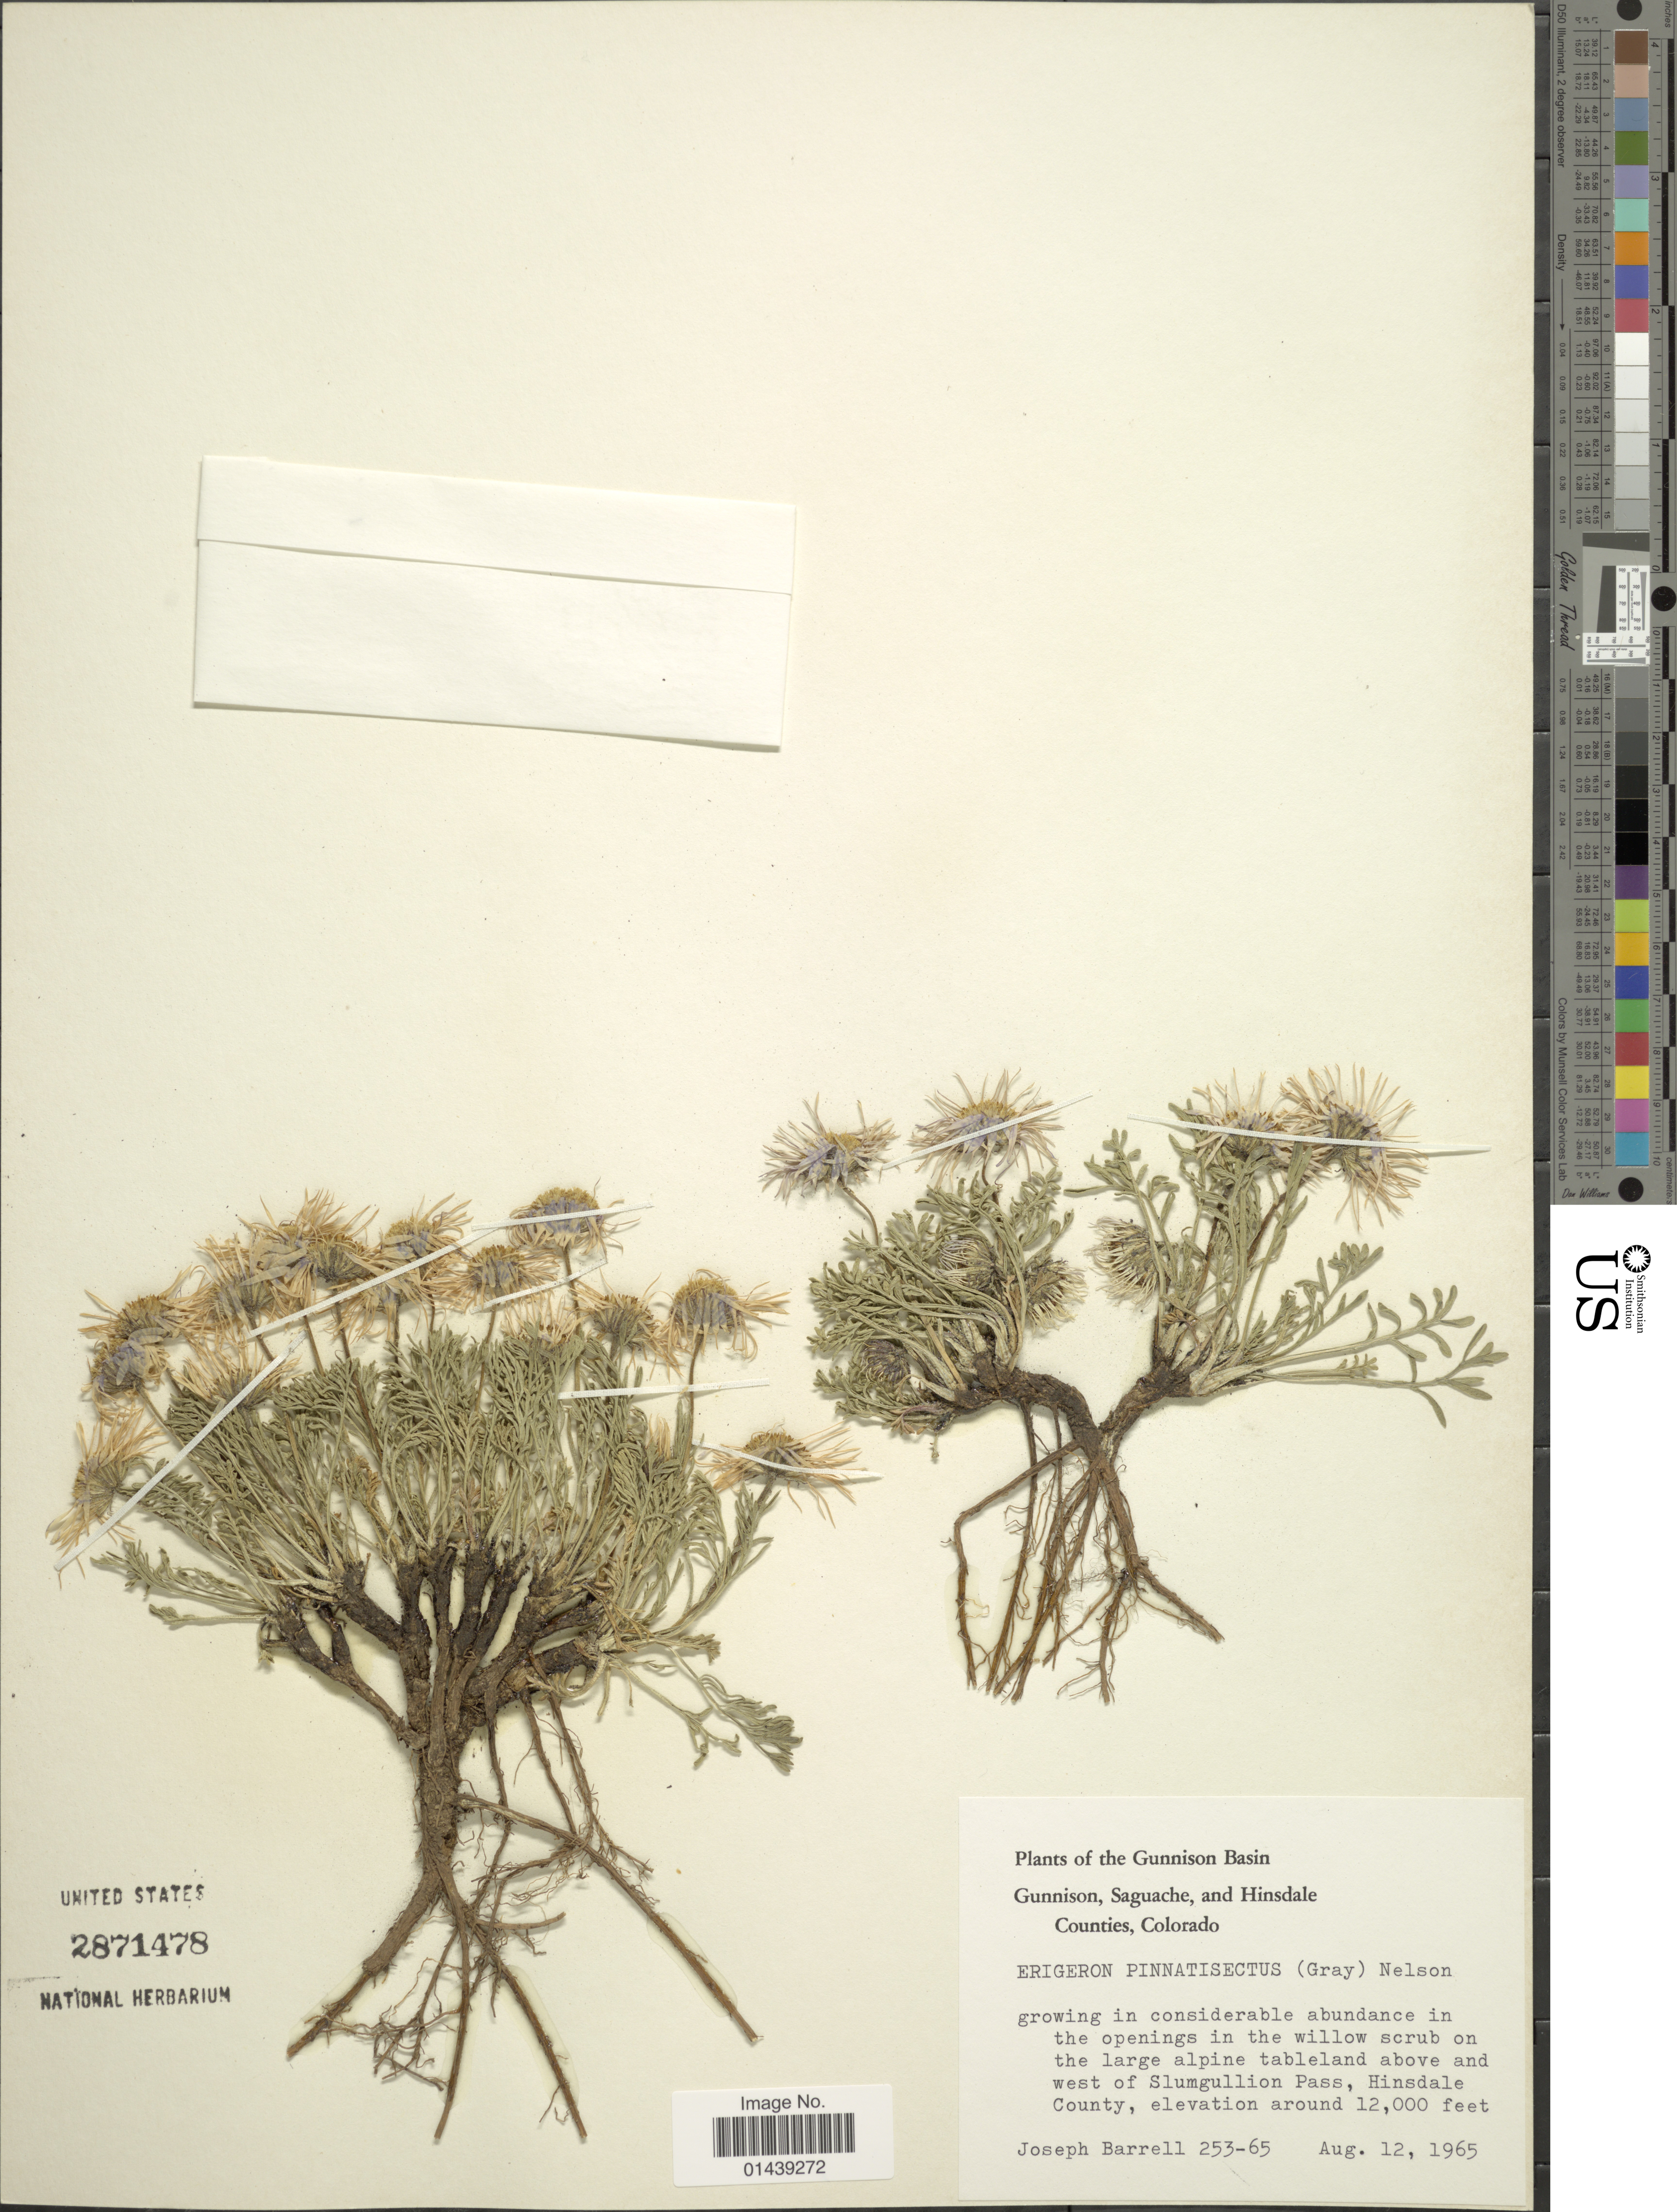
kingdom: Plantae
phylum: Tracheophyta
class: Magnoliopsida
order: Asterales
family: Asteraceae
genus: Erigeron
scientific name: Erigeron pinnatisectus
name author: (A. Gray) A. Nelson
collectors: J. Barrell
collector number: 253-65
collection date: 1965-08-12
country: United States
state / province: Colorado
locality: Gunnison Basin. above and west of Slumgullion Pass, Hinsdale County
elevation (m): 3658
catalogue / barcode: US 2871478